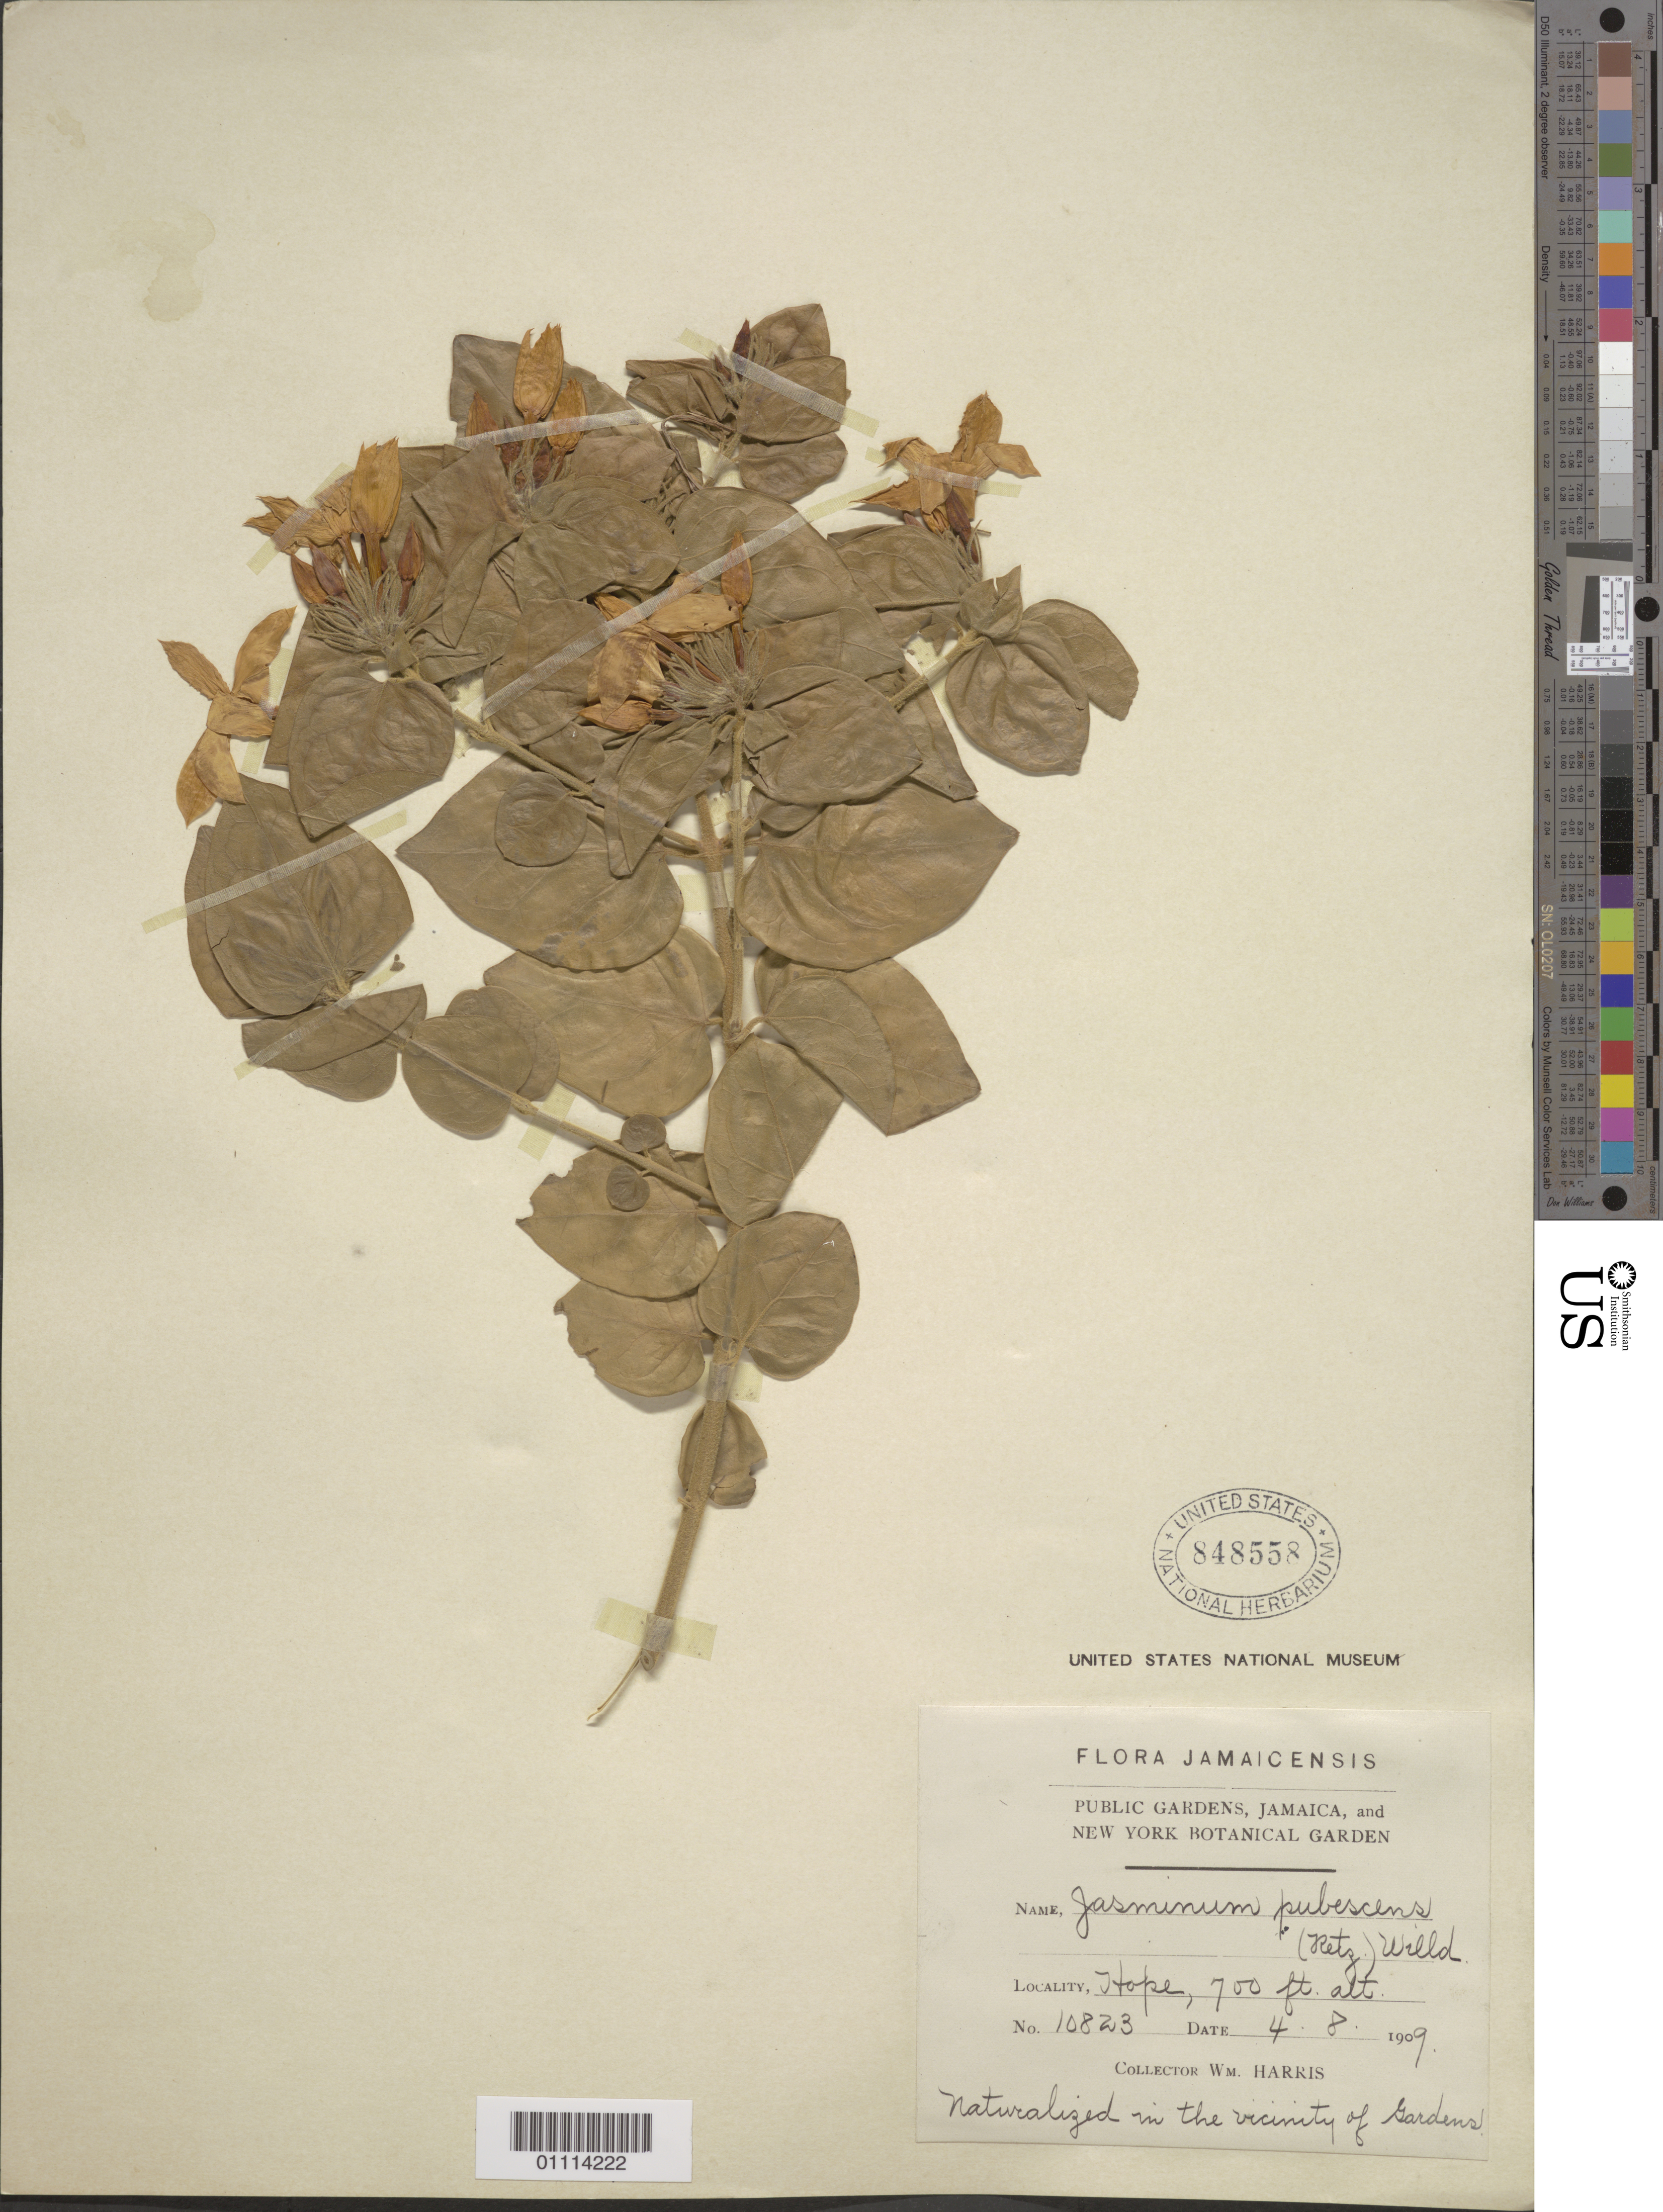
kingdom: Plantae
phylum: Tracheophyta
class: Magnoliopsida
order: Lamiales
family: Oleaceae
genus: Jasminum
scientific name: Jasminum multiflorum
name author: (Burm. f.) Andrews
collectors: W. Harris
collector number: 10823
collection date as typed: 04 Aug 1909 or 08 Apr 1909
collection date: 1909-04-08 or 1909-08-04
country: Jamaica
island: Jamaica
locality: Hope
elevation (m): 213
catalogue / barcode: US 848558